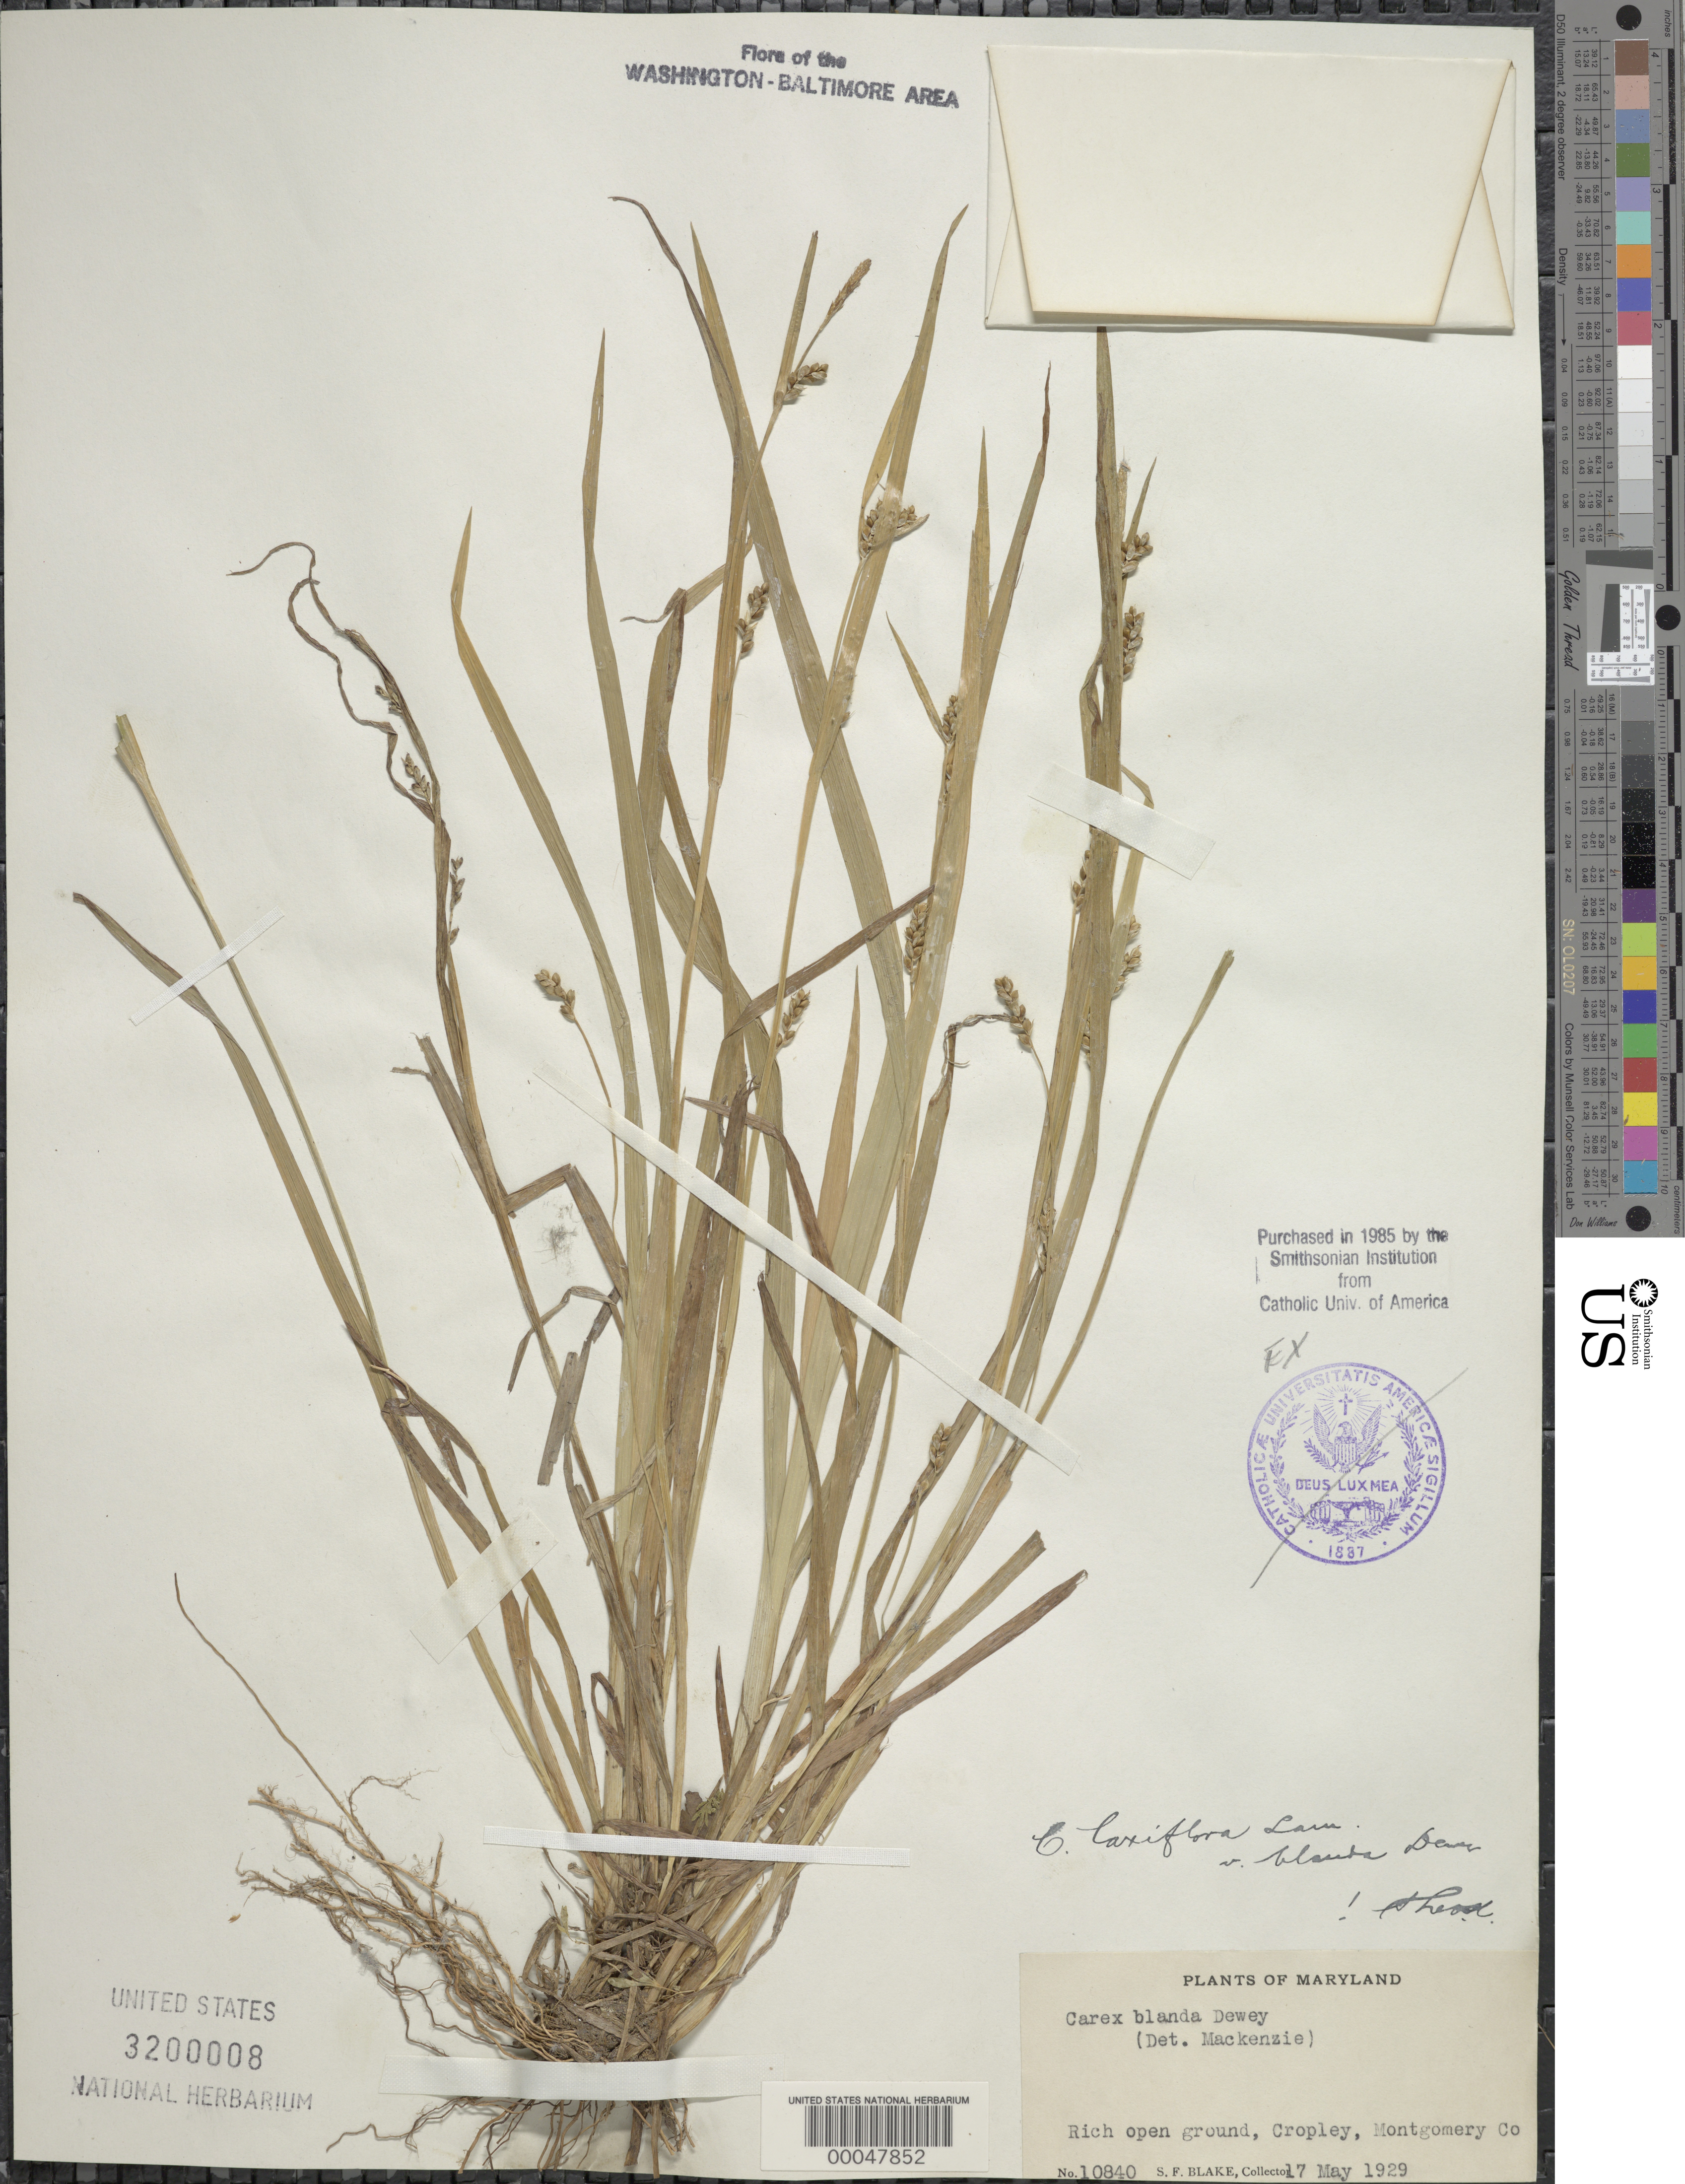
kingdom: Plantae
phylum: Tracheophyta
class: Liliopsida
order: Poales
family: Cyperaceae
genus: Carex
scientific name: Carex laxiflora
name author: Lam.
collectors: S. Blake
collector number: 10840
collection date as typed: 17 May 1929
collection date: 1929-05-17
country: United States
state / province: Maryland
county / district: Montgomery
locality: Cropley C. & O. Canal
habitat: Rich open ground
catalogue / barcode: US 3200008